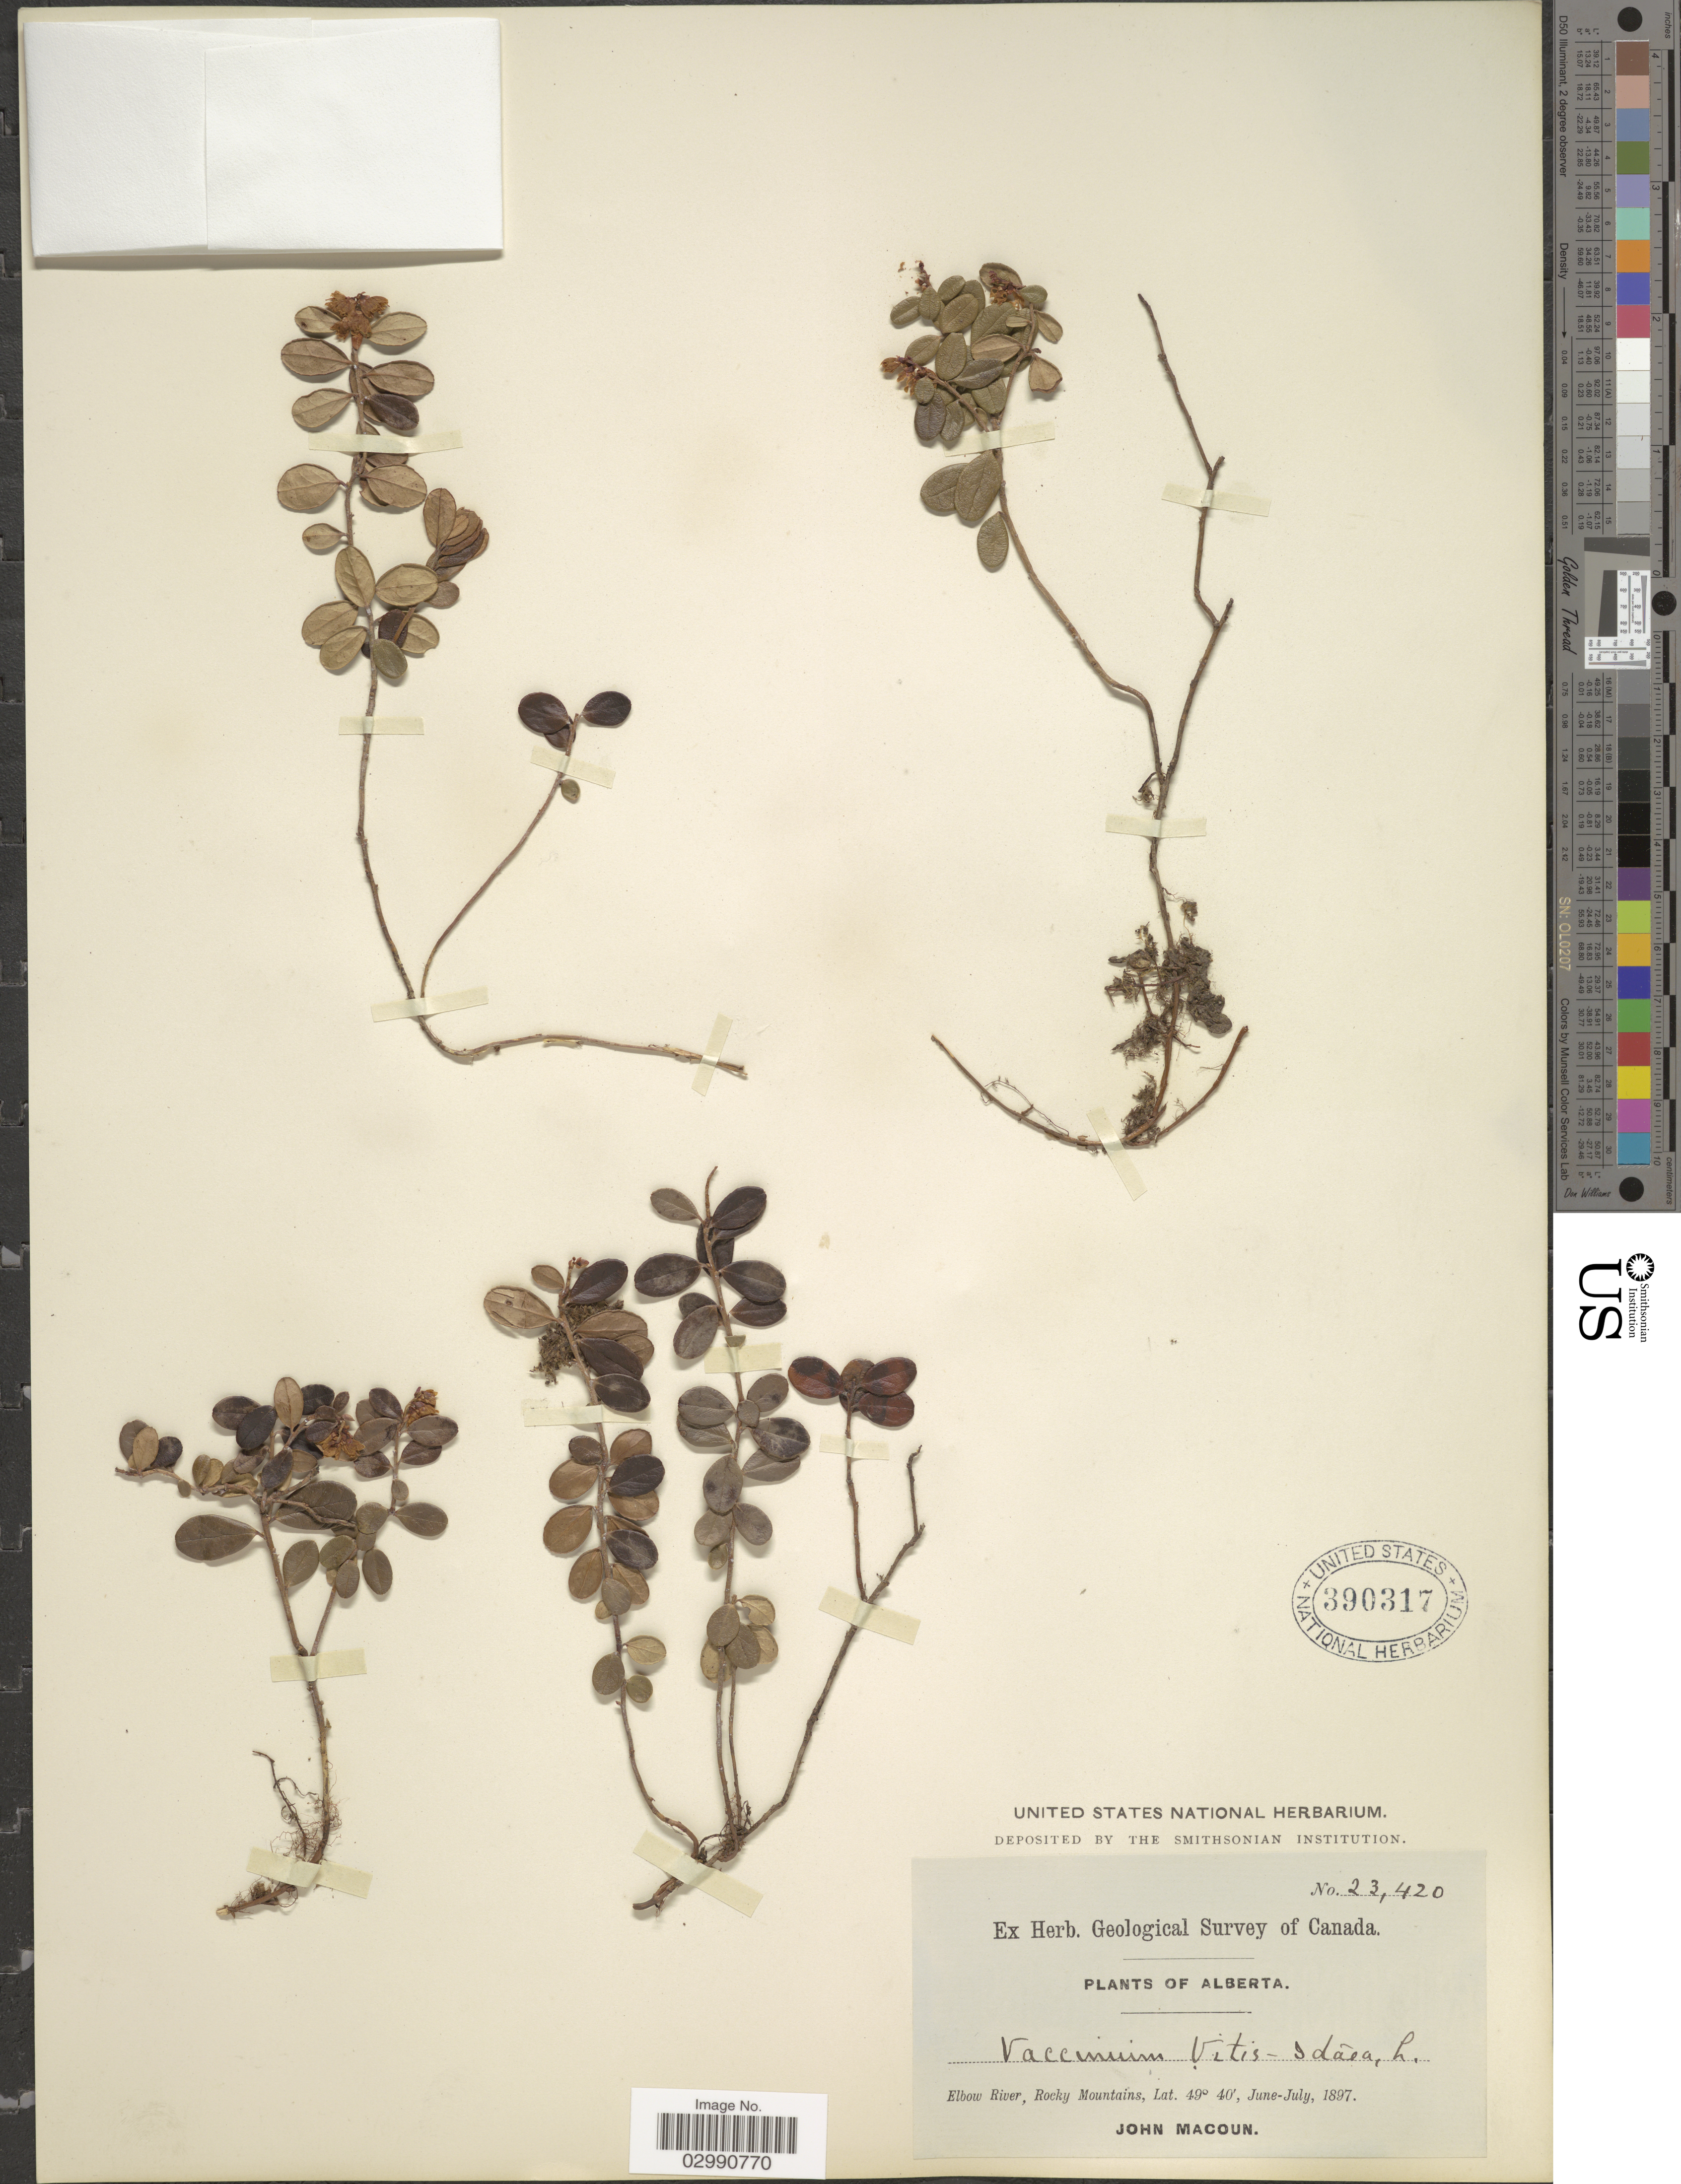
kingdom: Plantae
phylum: Tracheophyta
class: Magnoliopsida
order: Ericales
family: Ericaceae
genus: Vaccinium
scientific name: Vaccinium vitis-idaea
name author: L.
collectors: J. Macoun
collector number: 23420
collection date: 1897-06/1897-07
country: Canada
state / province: Alberta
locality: Elbow River, Rocky Mountains.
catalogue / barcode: US 390317